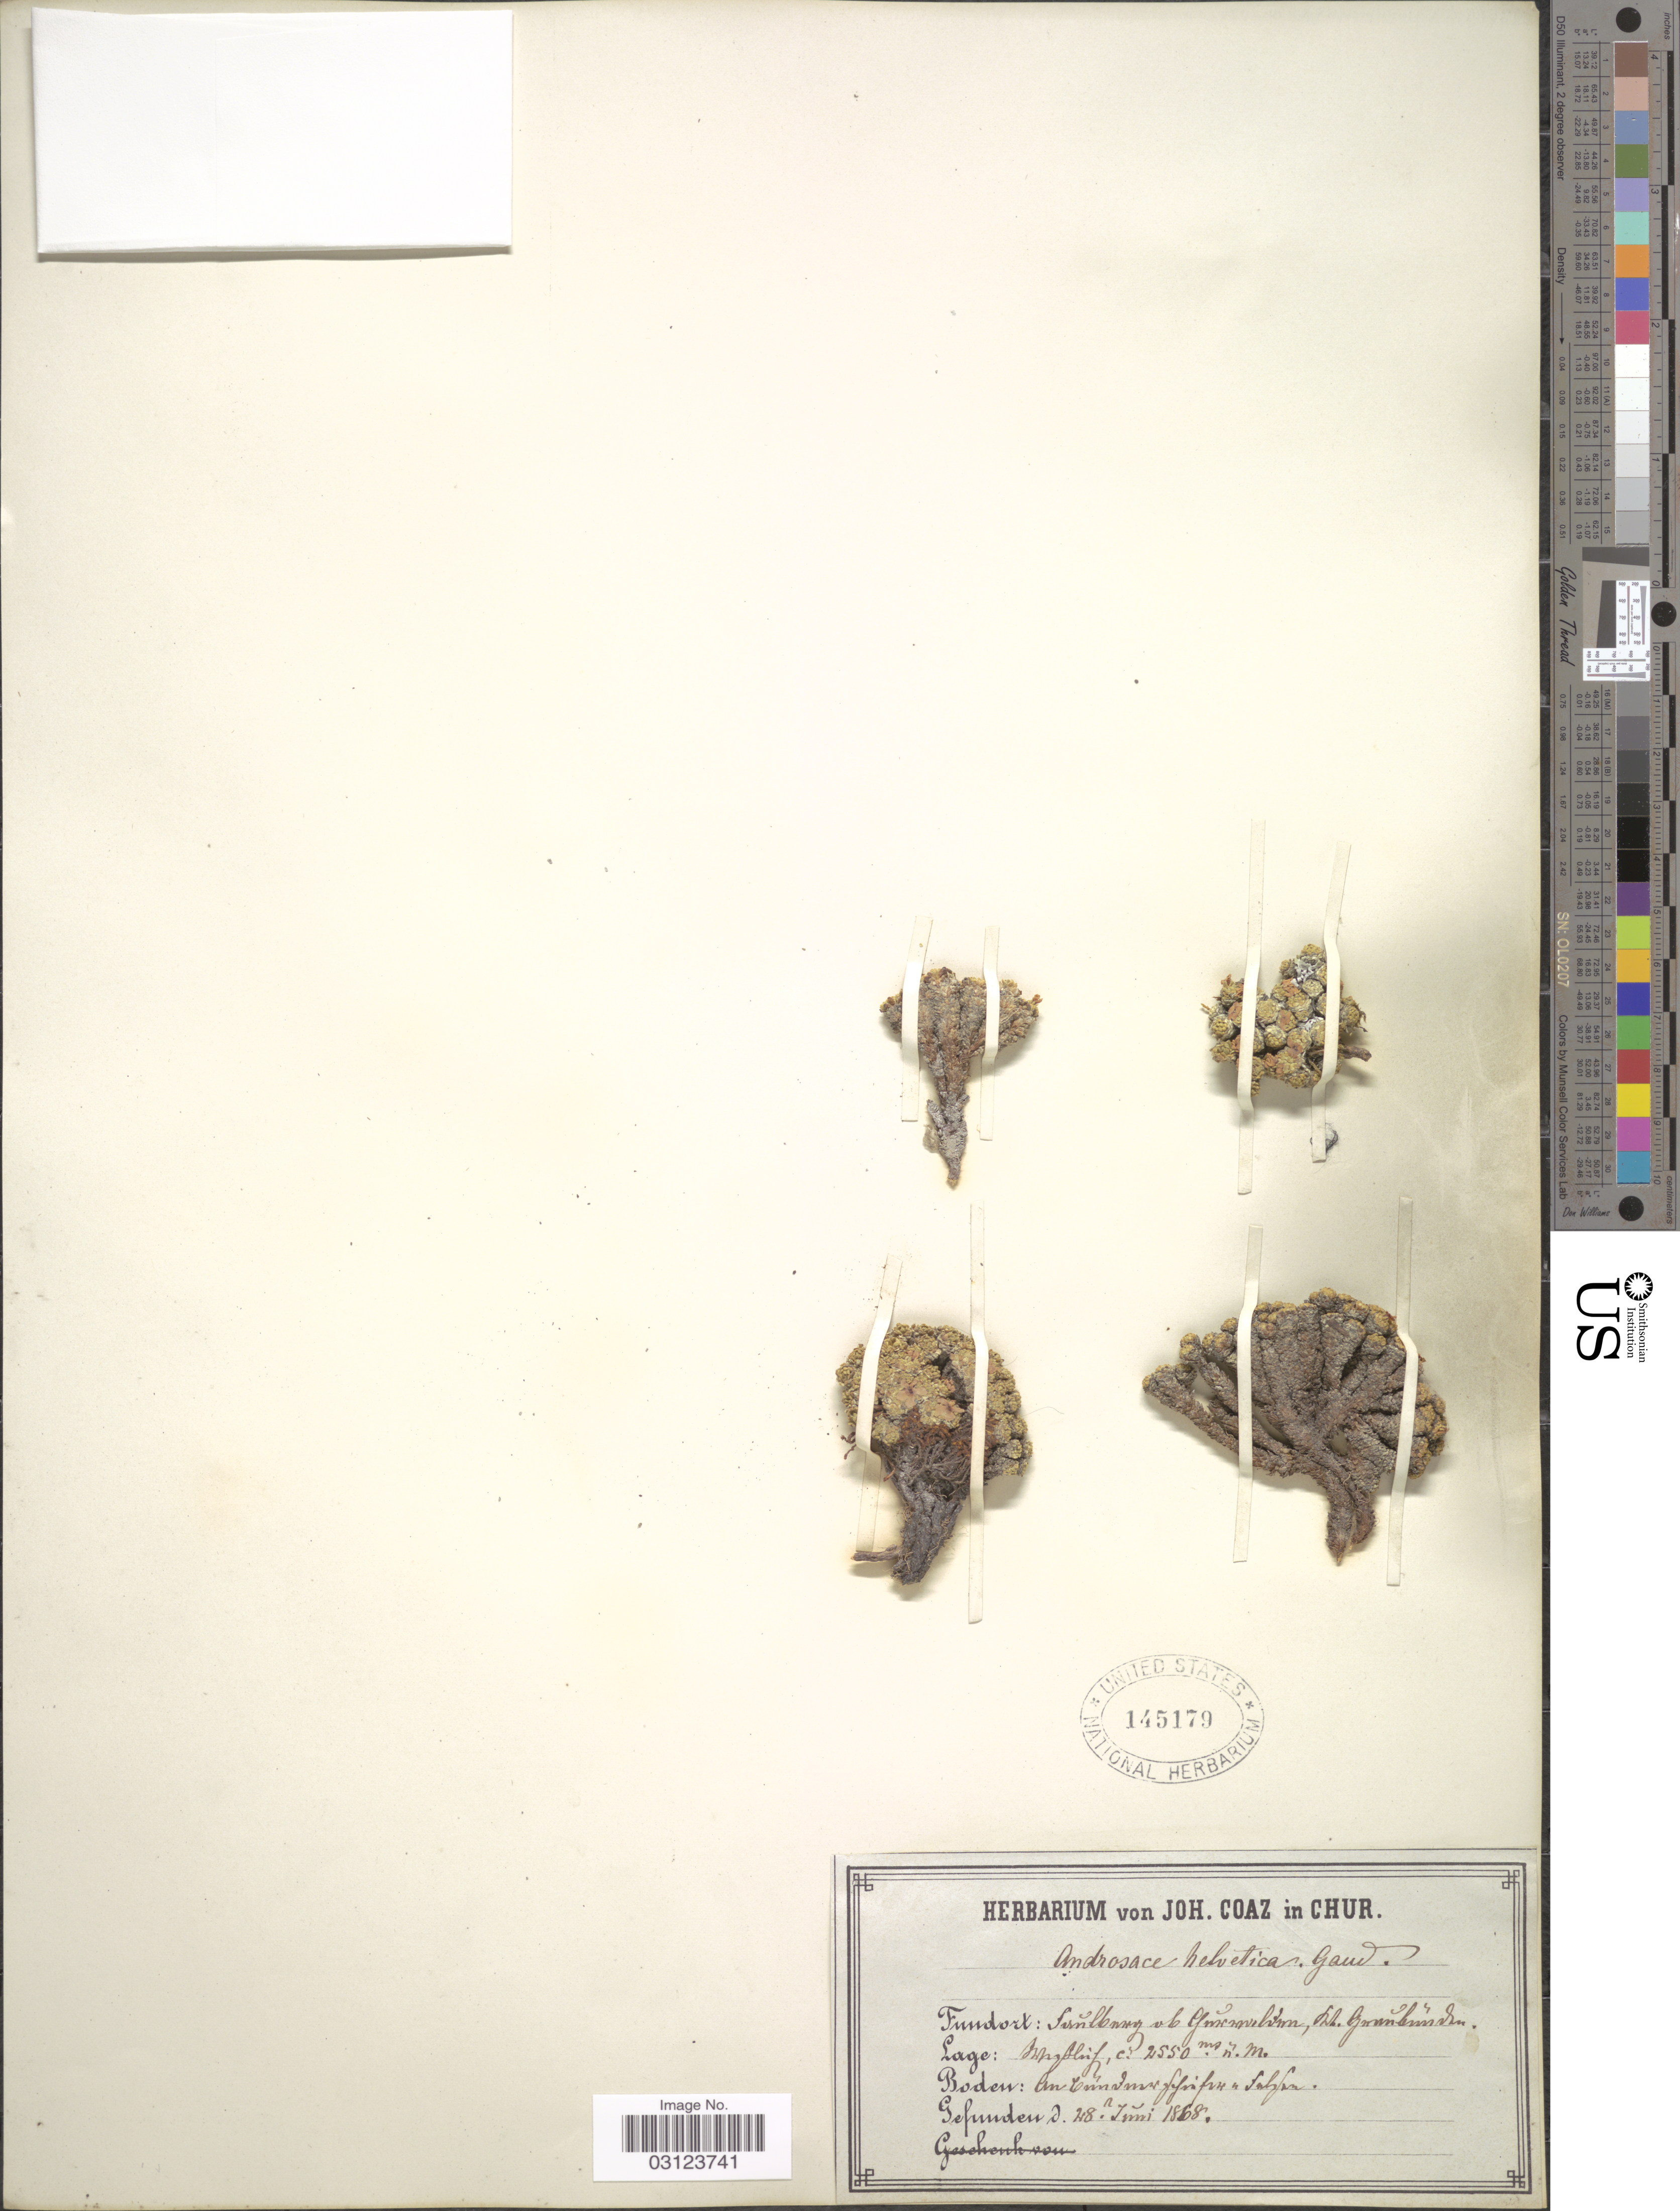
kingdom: Plantae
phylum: Tracheophyta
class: Magnoliopsida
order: Ericales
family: Primulaceae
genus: Androsace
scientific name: Androsace helvetica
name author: (L.) All.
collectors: ex herb. von Joh. Coaz in Chur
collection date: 1868-06-28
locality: Sirvibourg vb [illegible text].[interpreted]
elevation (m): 2550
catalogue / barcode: US 145179